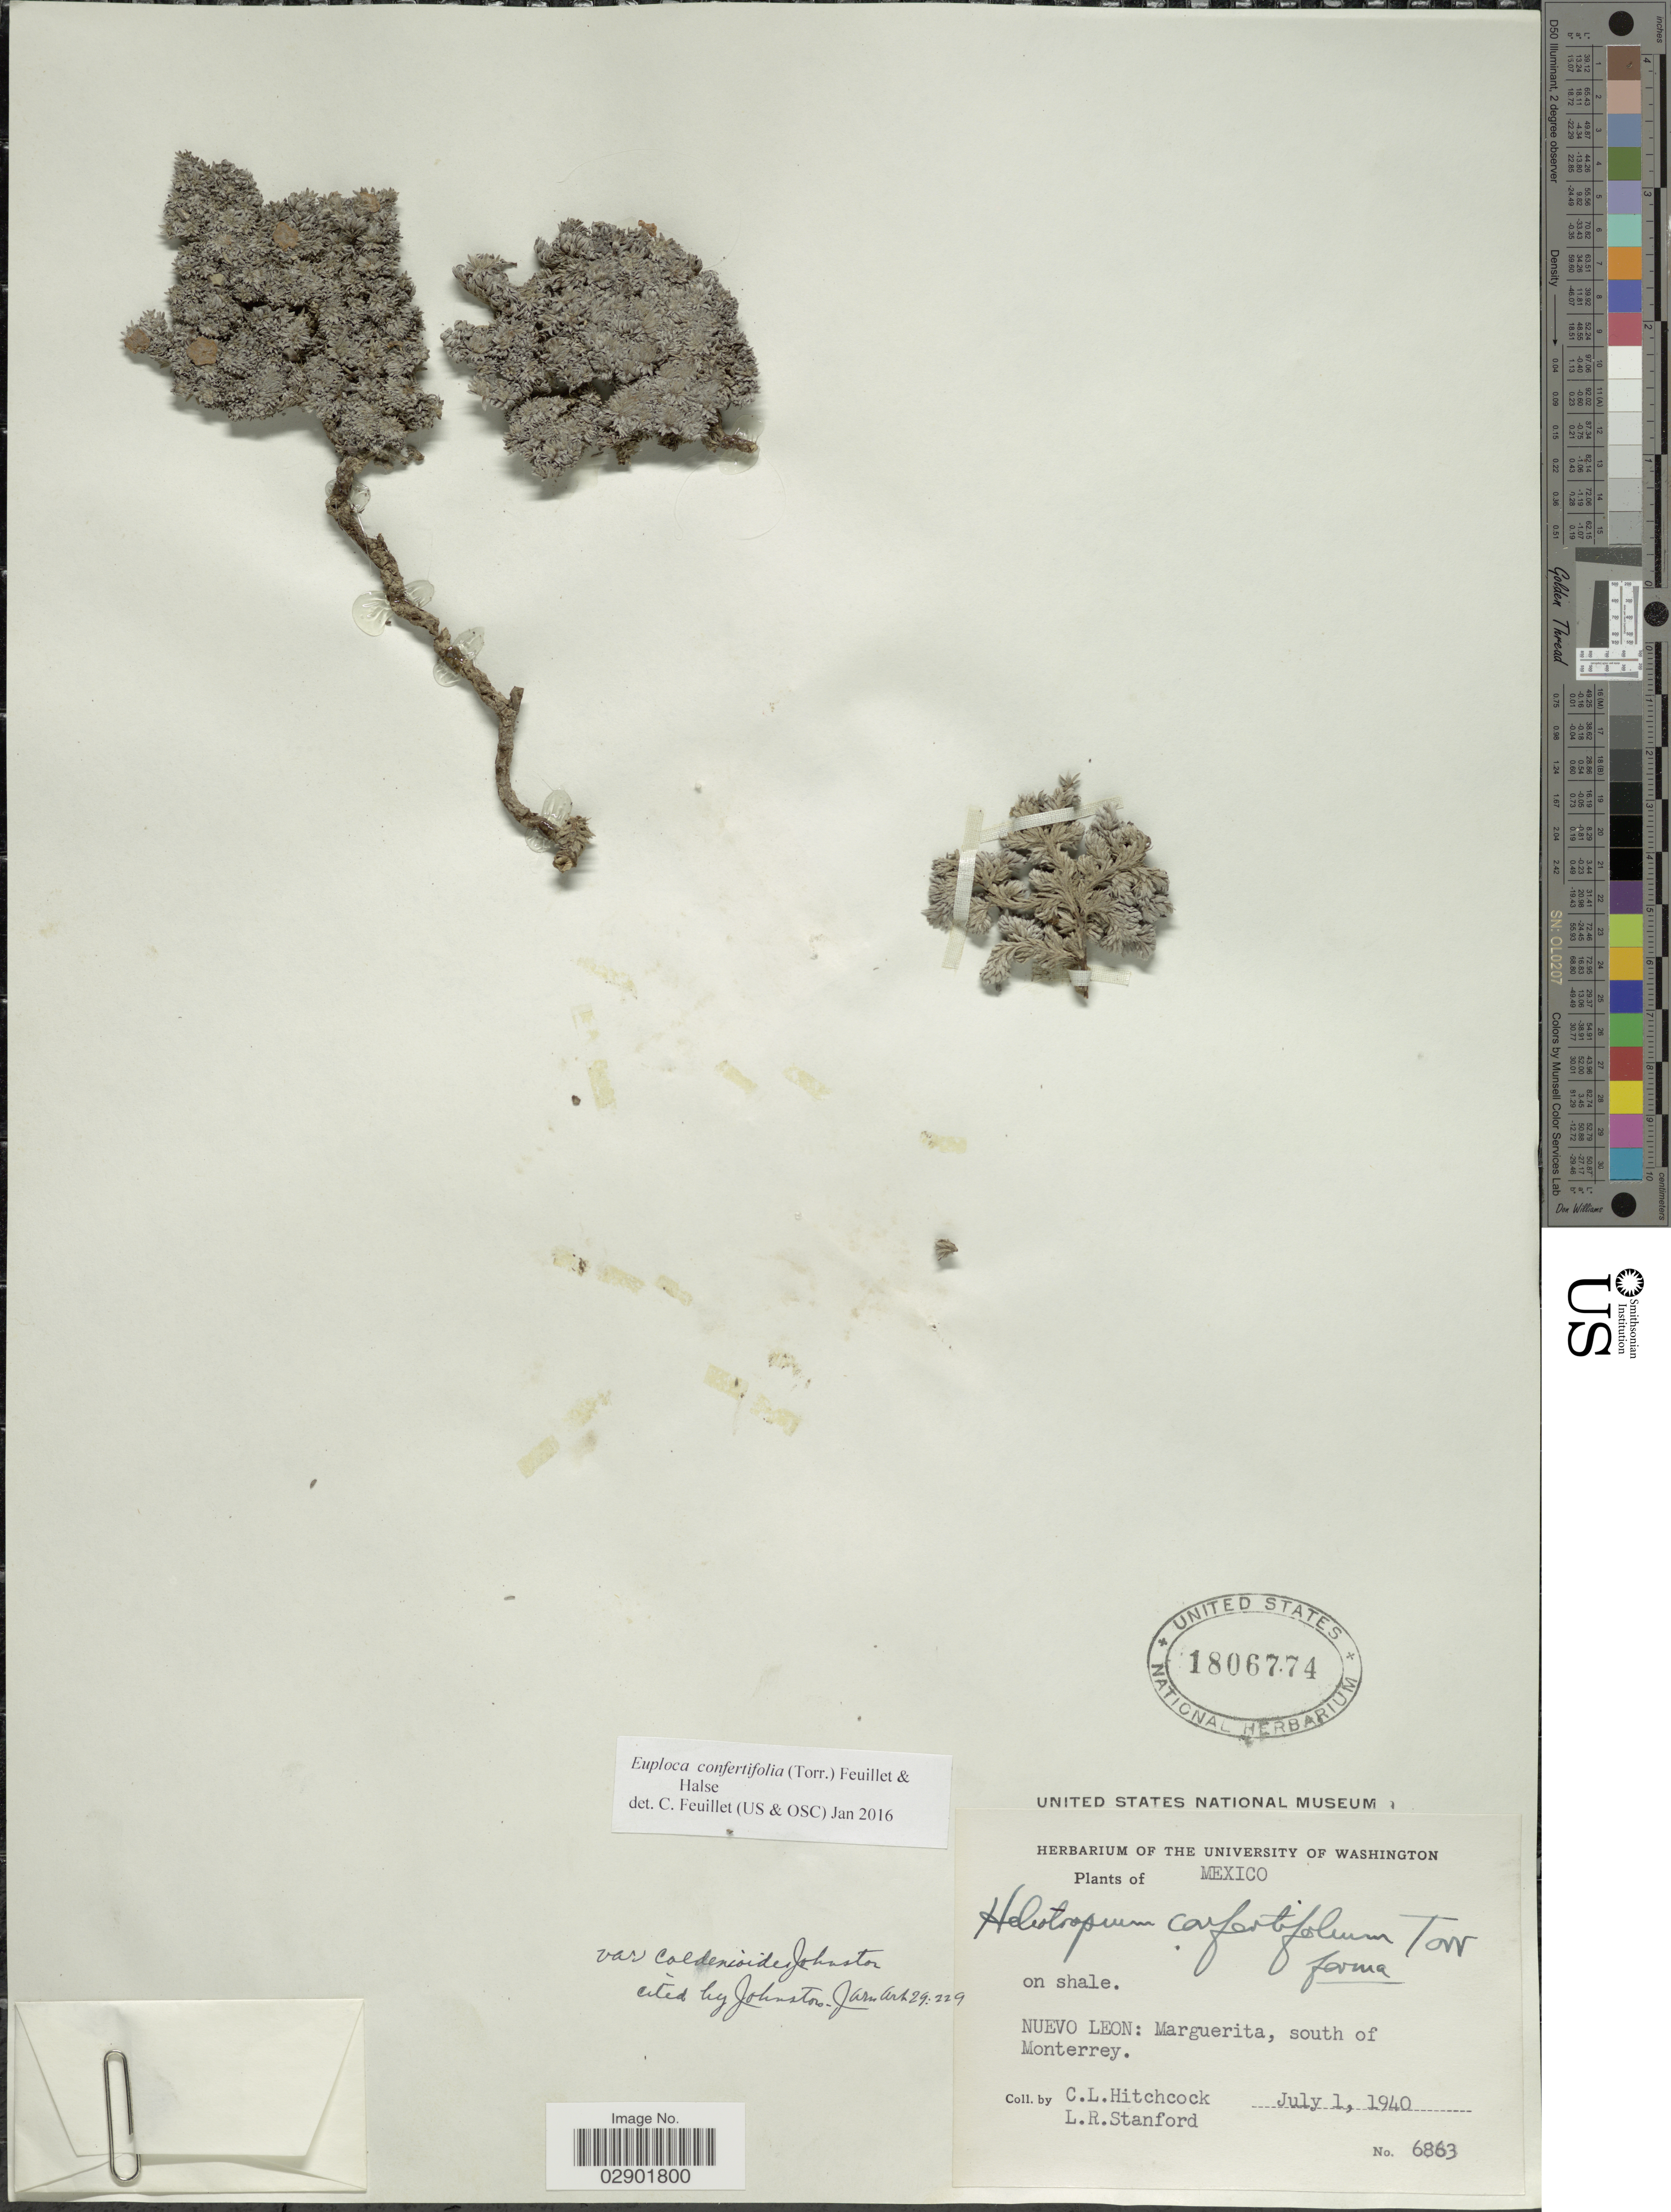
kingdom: Plantae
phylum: Tracheophyta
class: Magnoliopsida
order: Boraginales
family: Heliotropiaceae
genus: Euploca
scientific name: Euploca confertifolium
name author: (Torr.) Feuillet & Halse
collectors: C. L. Hitchcock & L. R. Stanford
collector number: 6863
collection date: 1940-07-01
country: Mexico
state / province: Nuevo León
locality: Marguerita, south of Monterrey.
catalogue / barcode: US 1806774